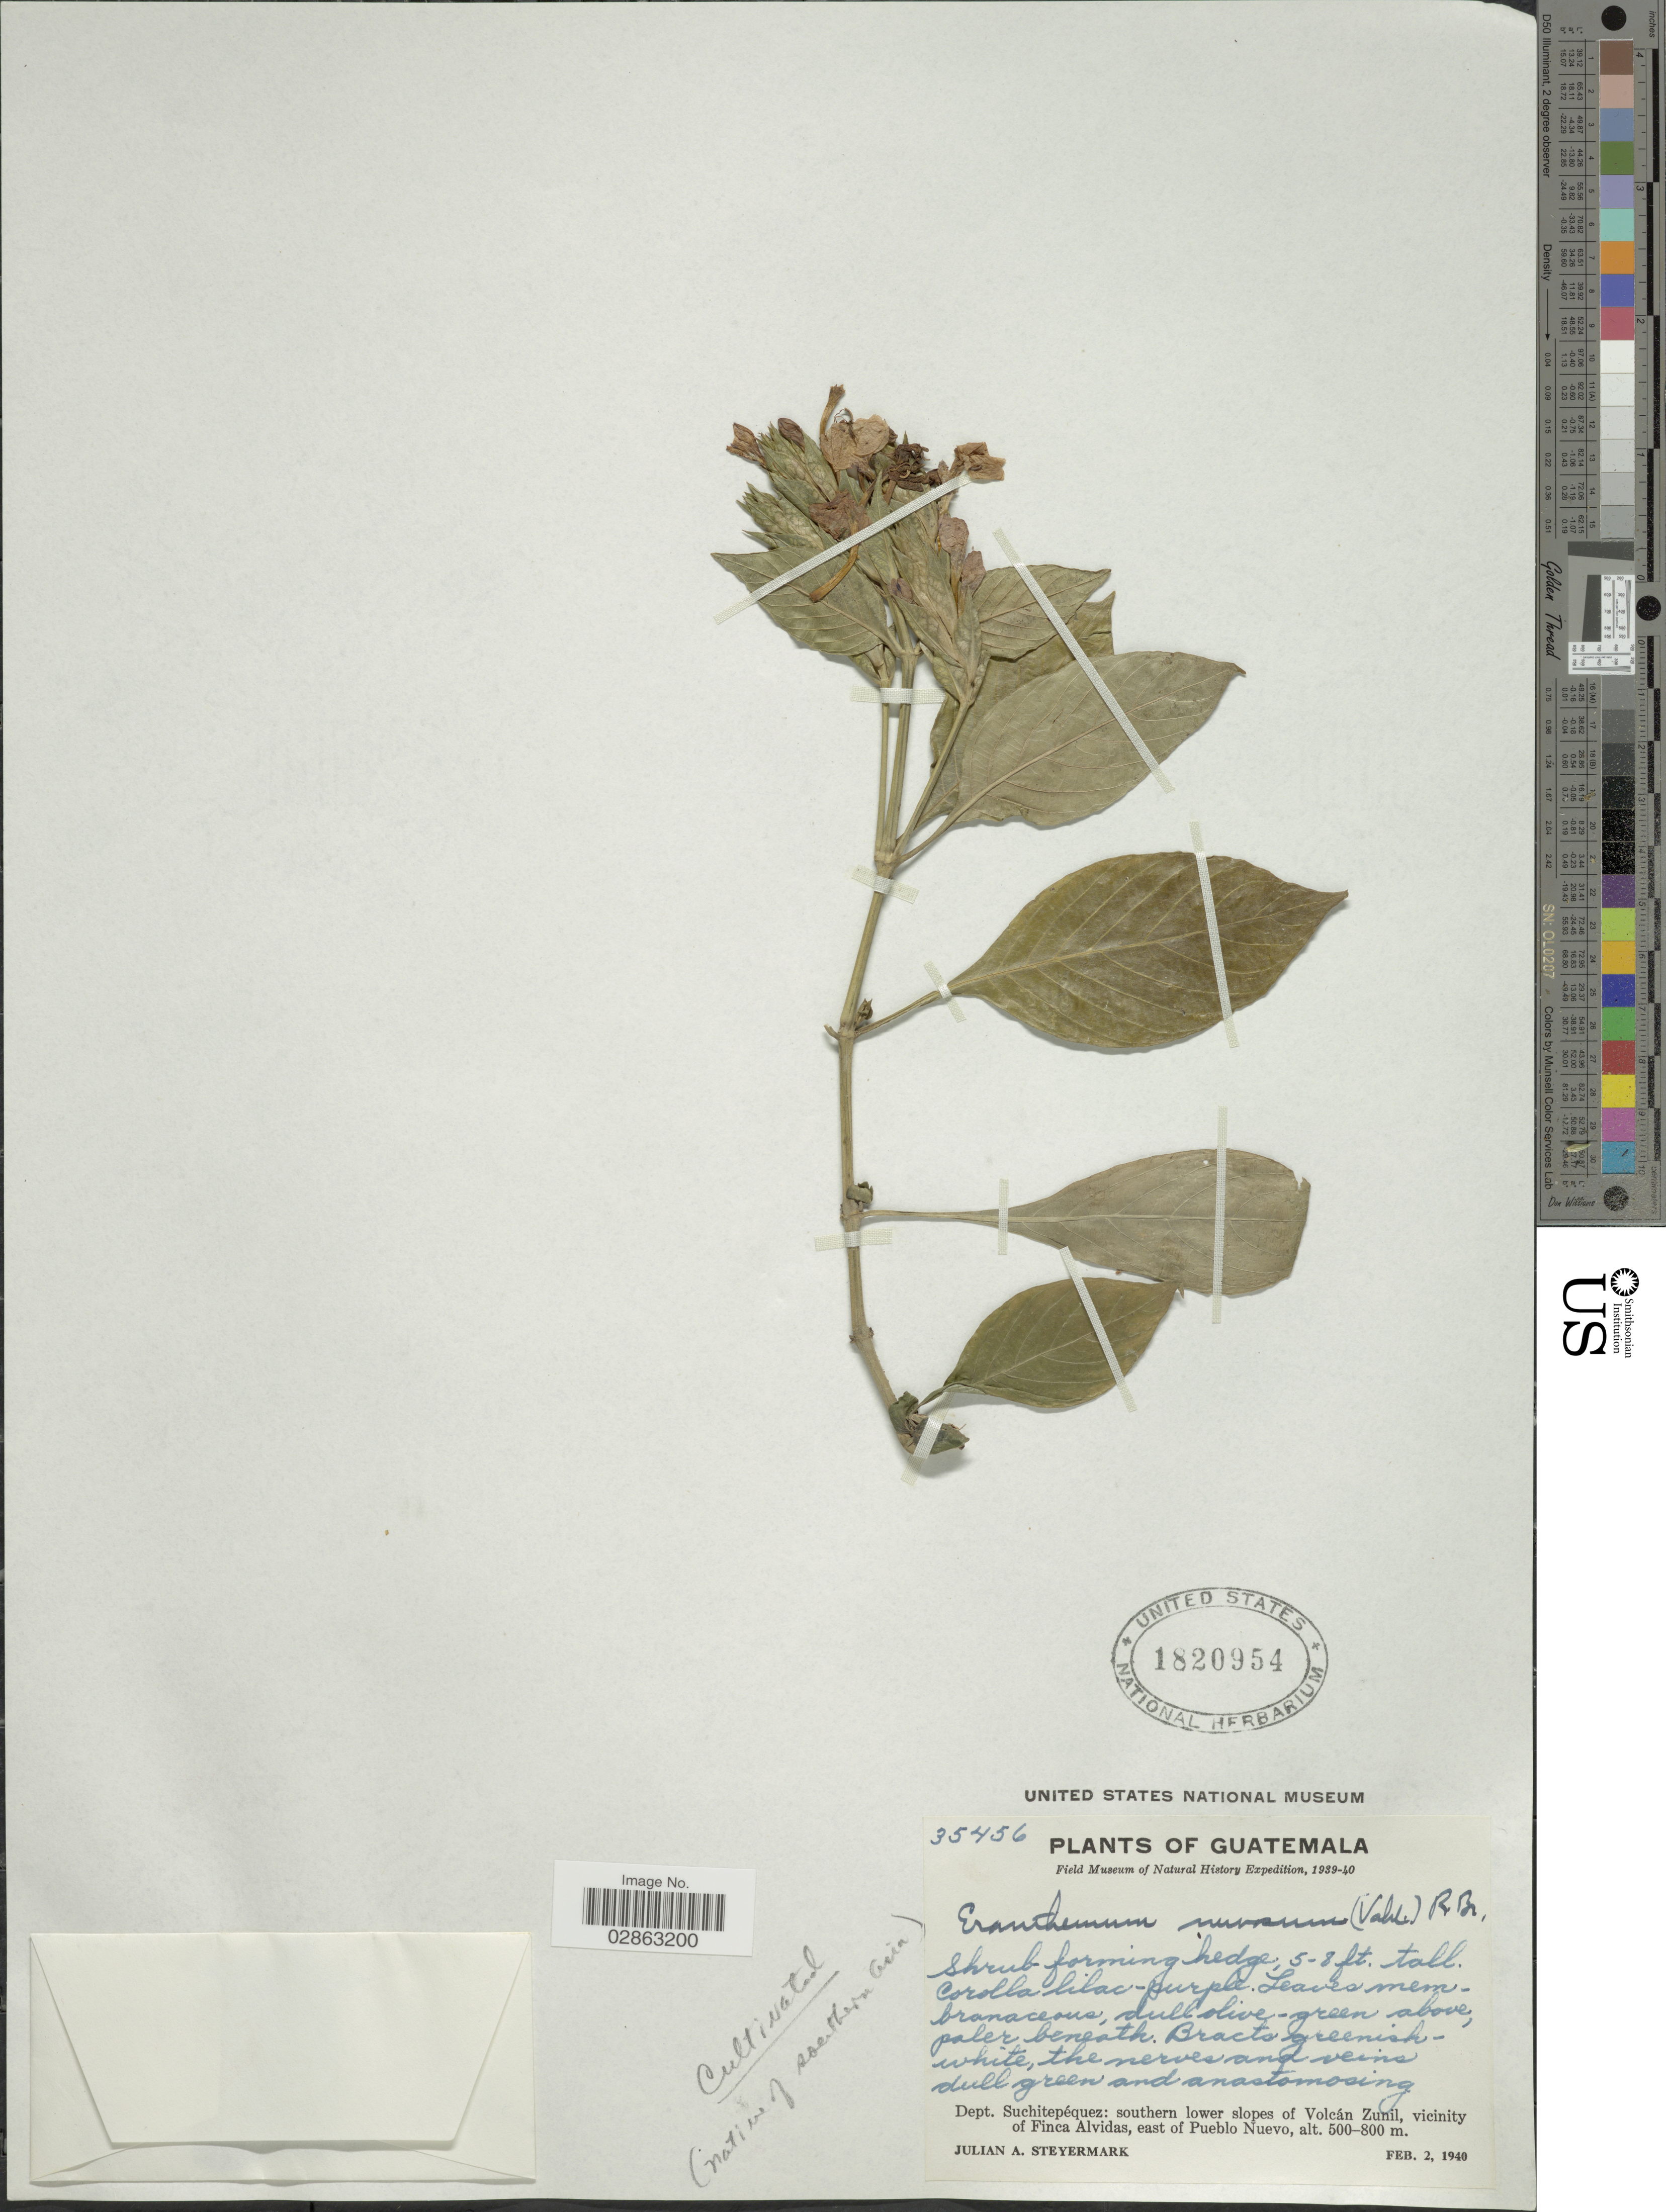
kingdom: Plantae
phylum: Tracheophyta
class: Magnoliopsida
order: Lamiales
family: Acanthaceae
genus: Eranthemum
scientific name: Eranthemum pulchellum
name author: Andrews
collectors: J. Steyermark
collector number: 35456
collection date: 1940-02-02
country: Guatemala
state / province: Suchitepéquez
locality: Dept. Suchitepéquez: southern lower slopes of Volcán Zunil, vicinity of Finca Alvidas, east of Pueblo Nuevo.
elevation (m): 500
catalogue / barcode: US 1820954